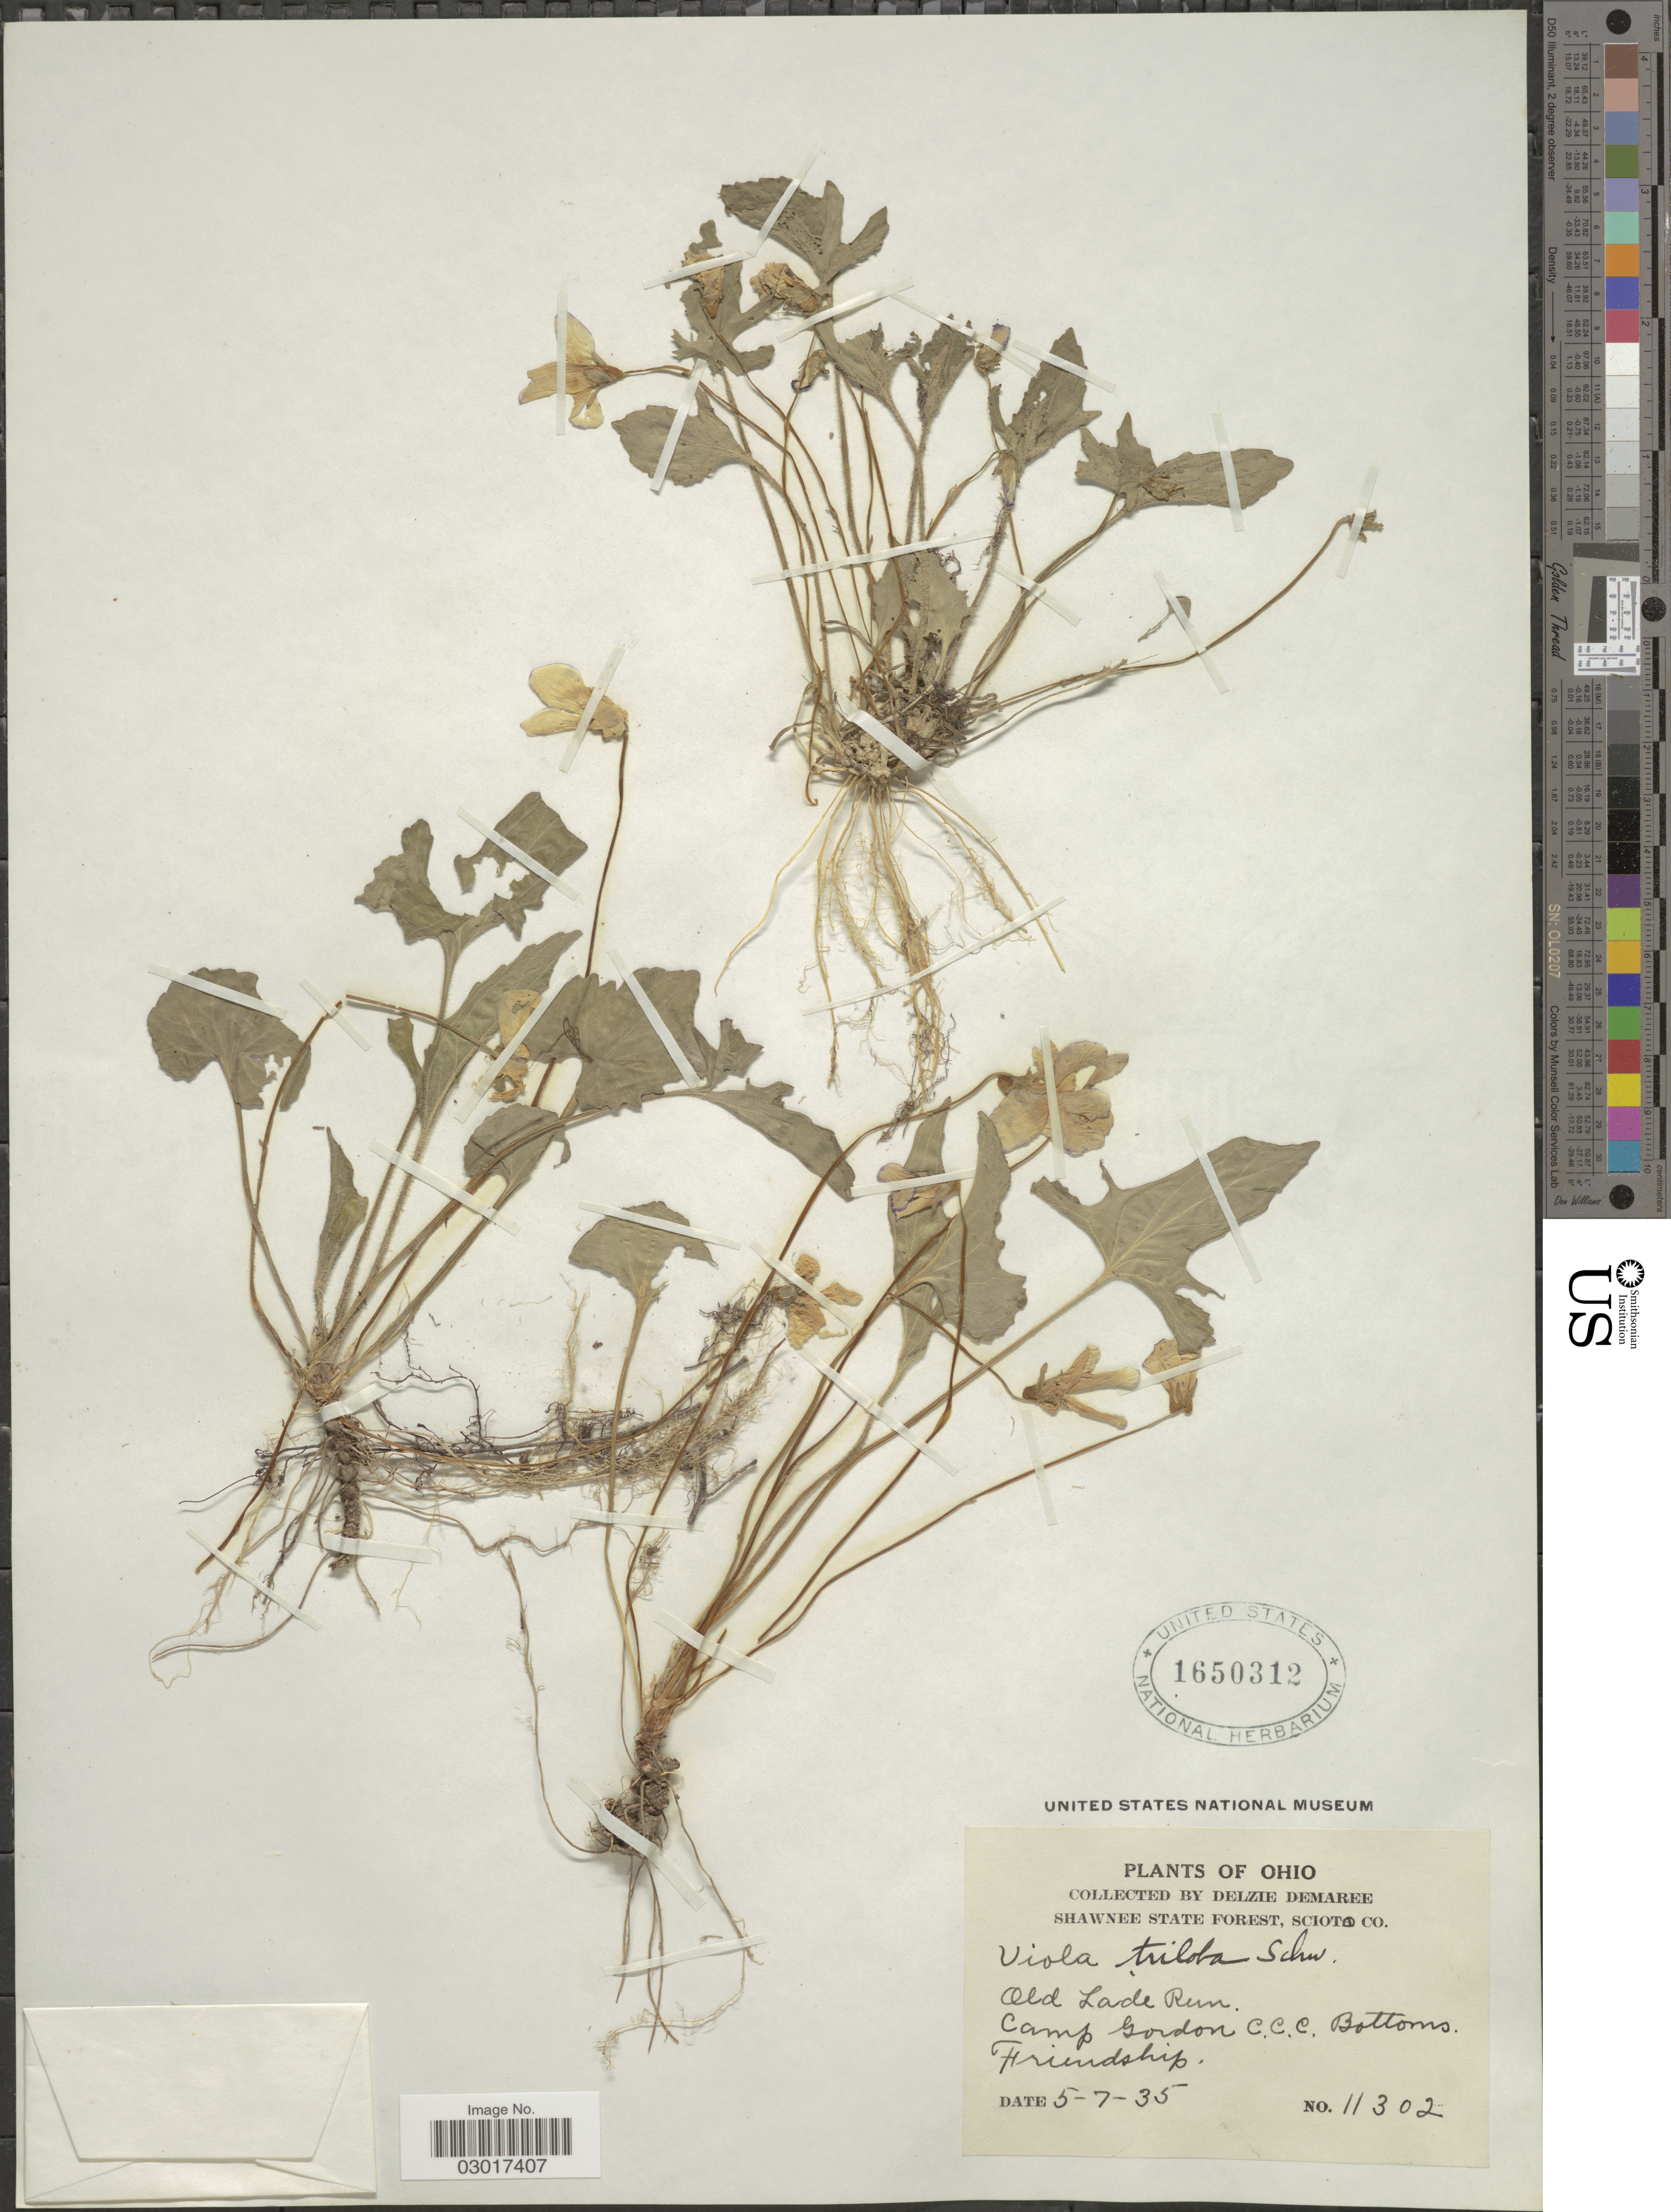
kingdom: Plantae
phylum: Tracheophyta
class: Magnoliopsida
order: Malpighiales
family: Violaceae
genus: Viola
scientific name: Viola triloba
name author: Schwein.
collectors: D. Demaree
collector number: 11302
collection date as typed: Transcribed d/m/y: 7/5/35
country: United States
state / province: Ohio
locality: Shawnee State Forest, Sciota Co., High pine hills camp Gordon C.C.C. Bottoms. Friendship.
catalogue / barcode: US 1650312